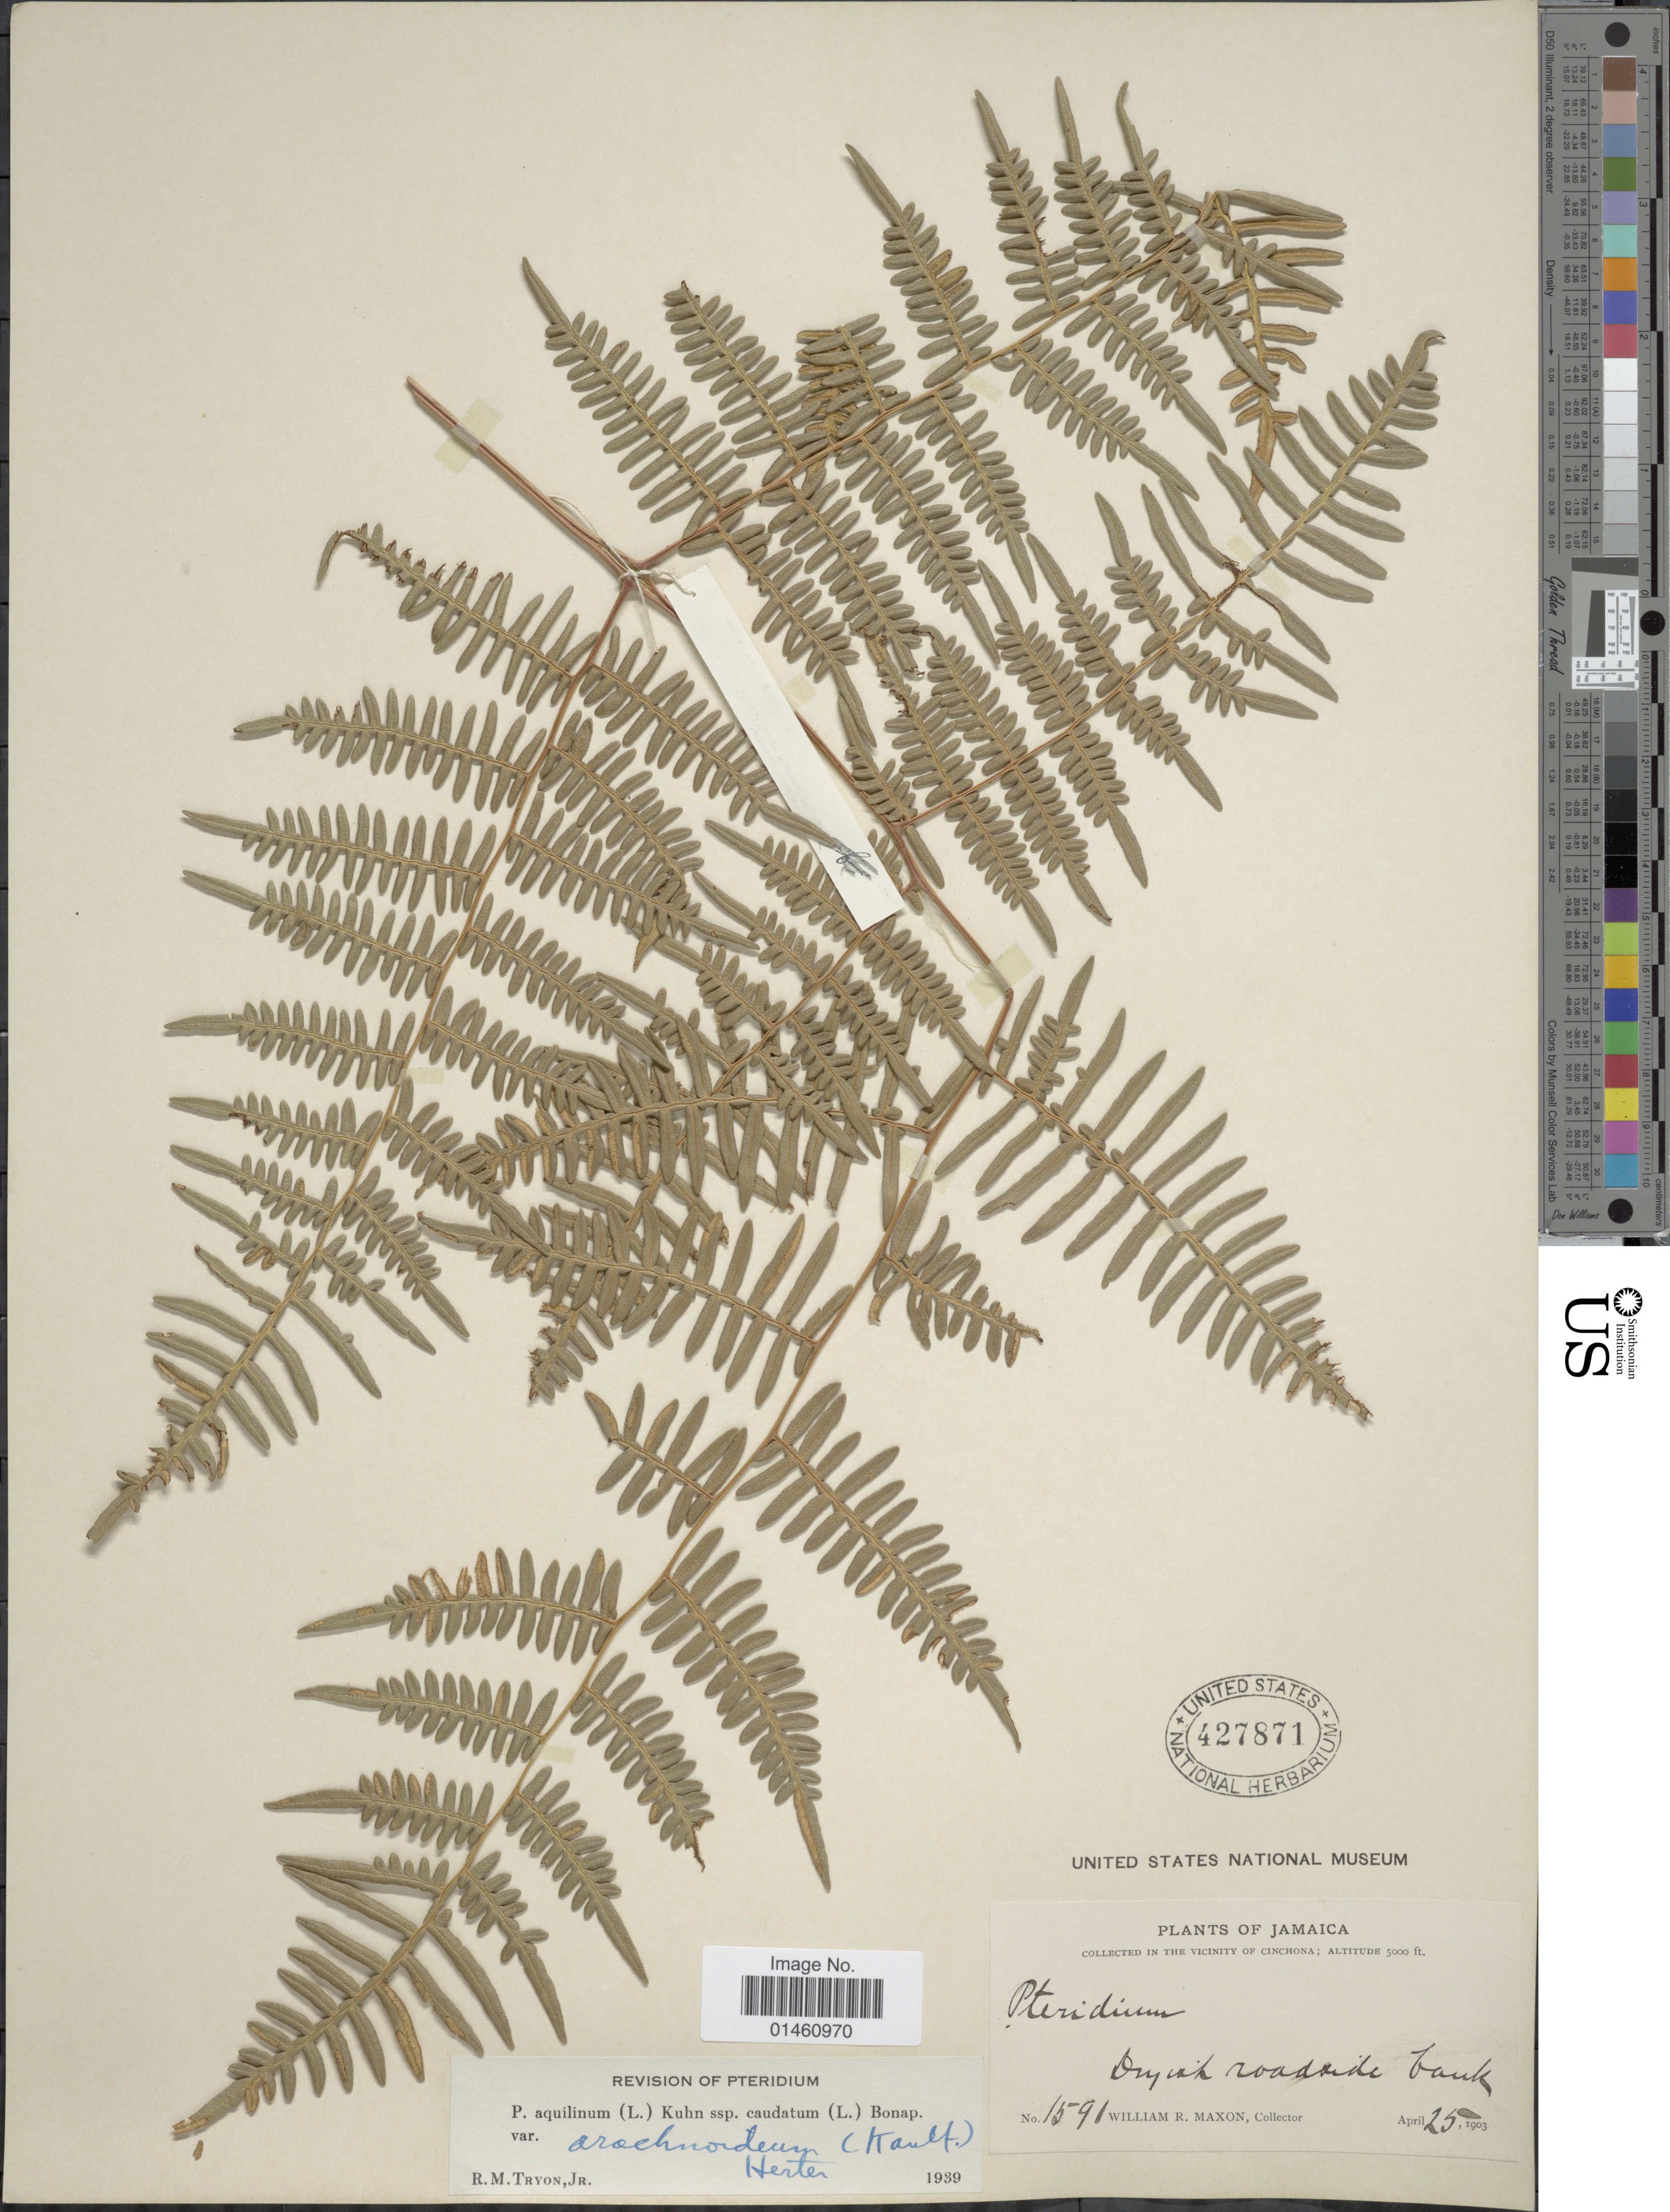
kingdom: Plantae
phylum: Tracheophyta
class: Polypodiopsida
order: Polypodiales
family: Dennstaedtiaceae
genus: Pteridium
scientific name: Pteridium aquilinum var. arachnoideum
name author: (Kaulf.) Herter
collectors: W. R. Maxon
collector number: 1591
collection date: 1903-04-25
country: Jamaica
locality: Vicinity of Cinchona, Dryish roadside bank.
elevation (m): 1524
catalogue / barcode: US 427871